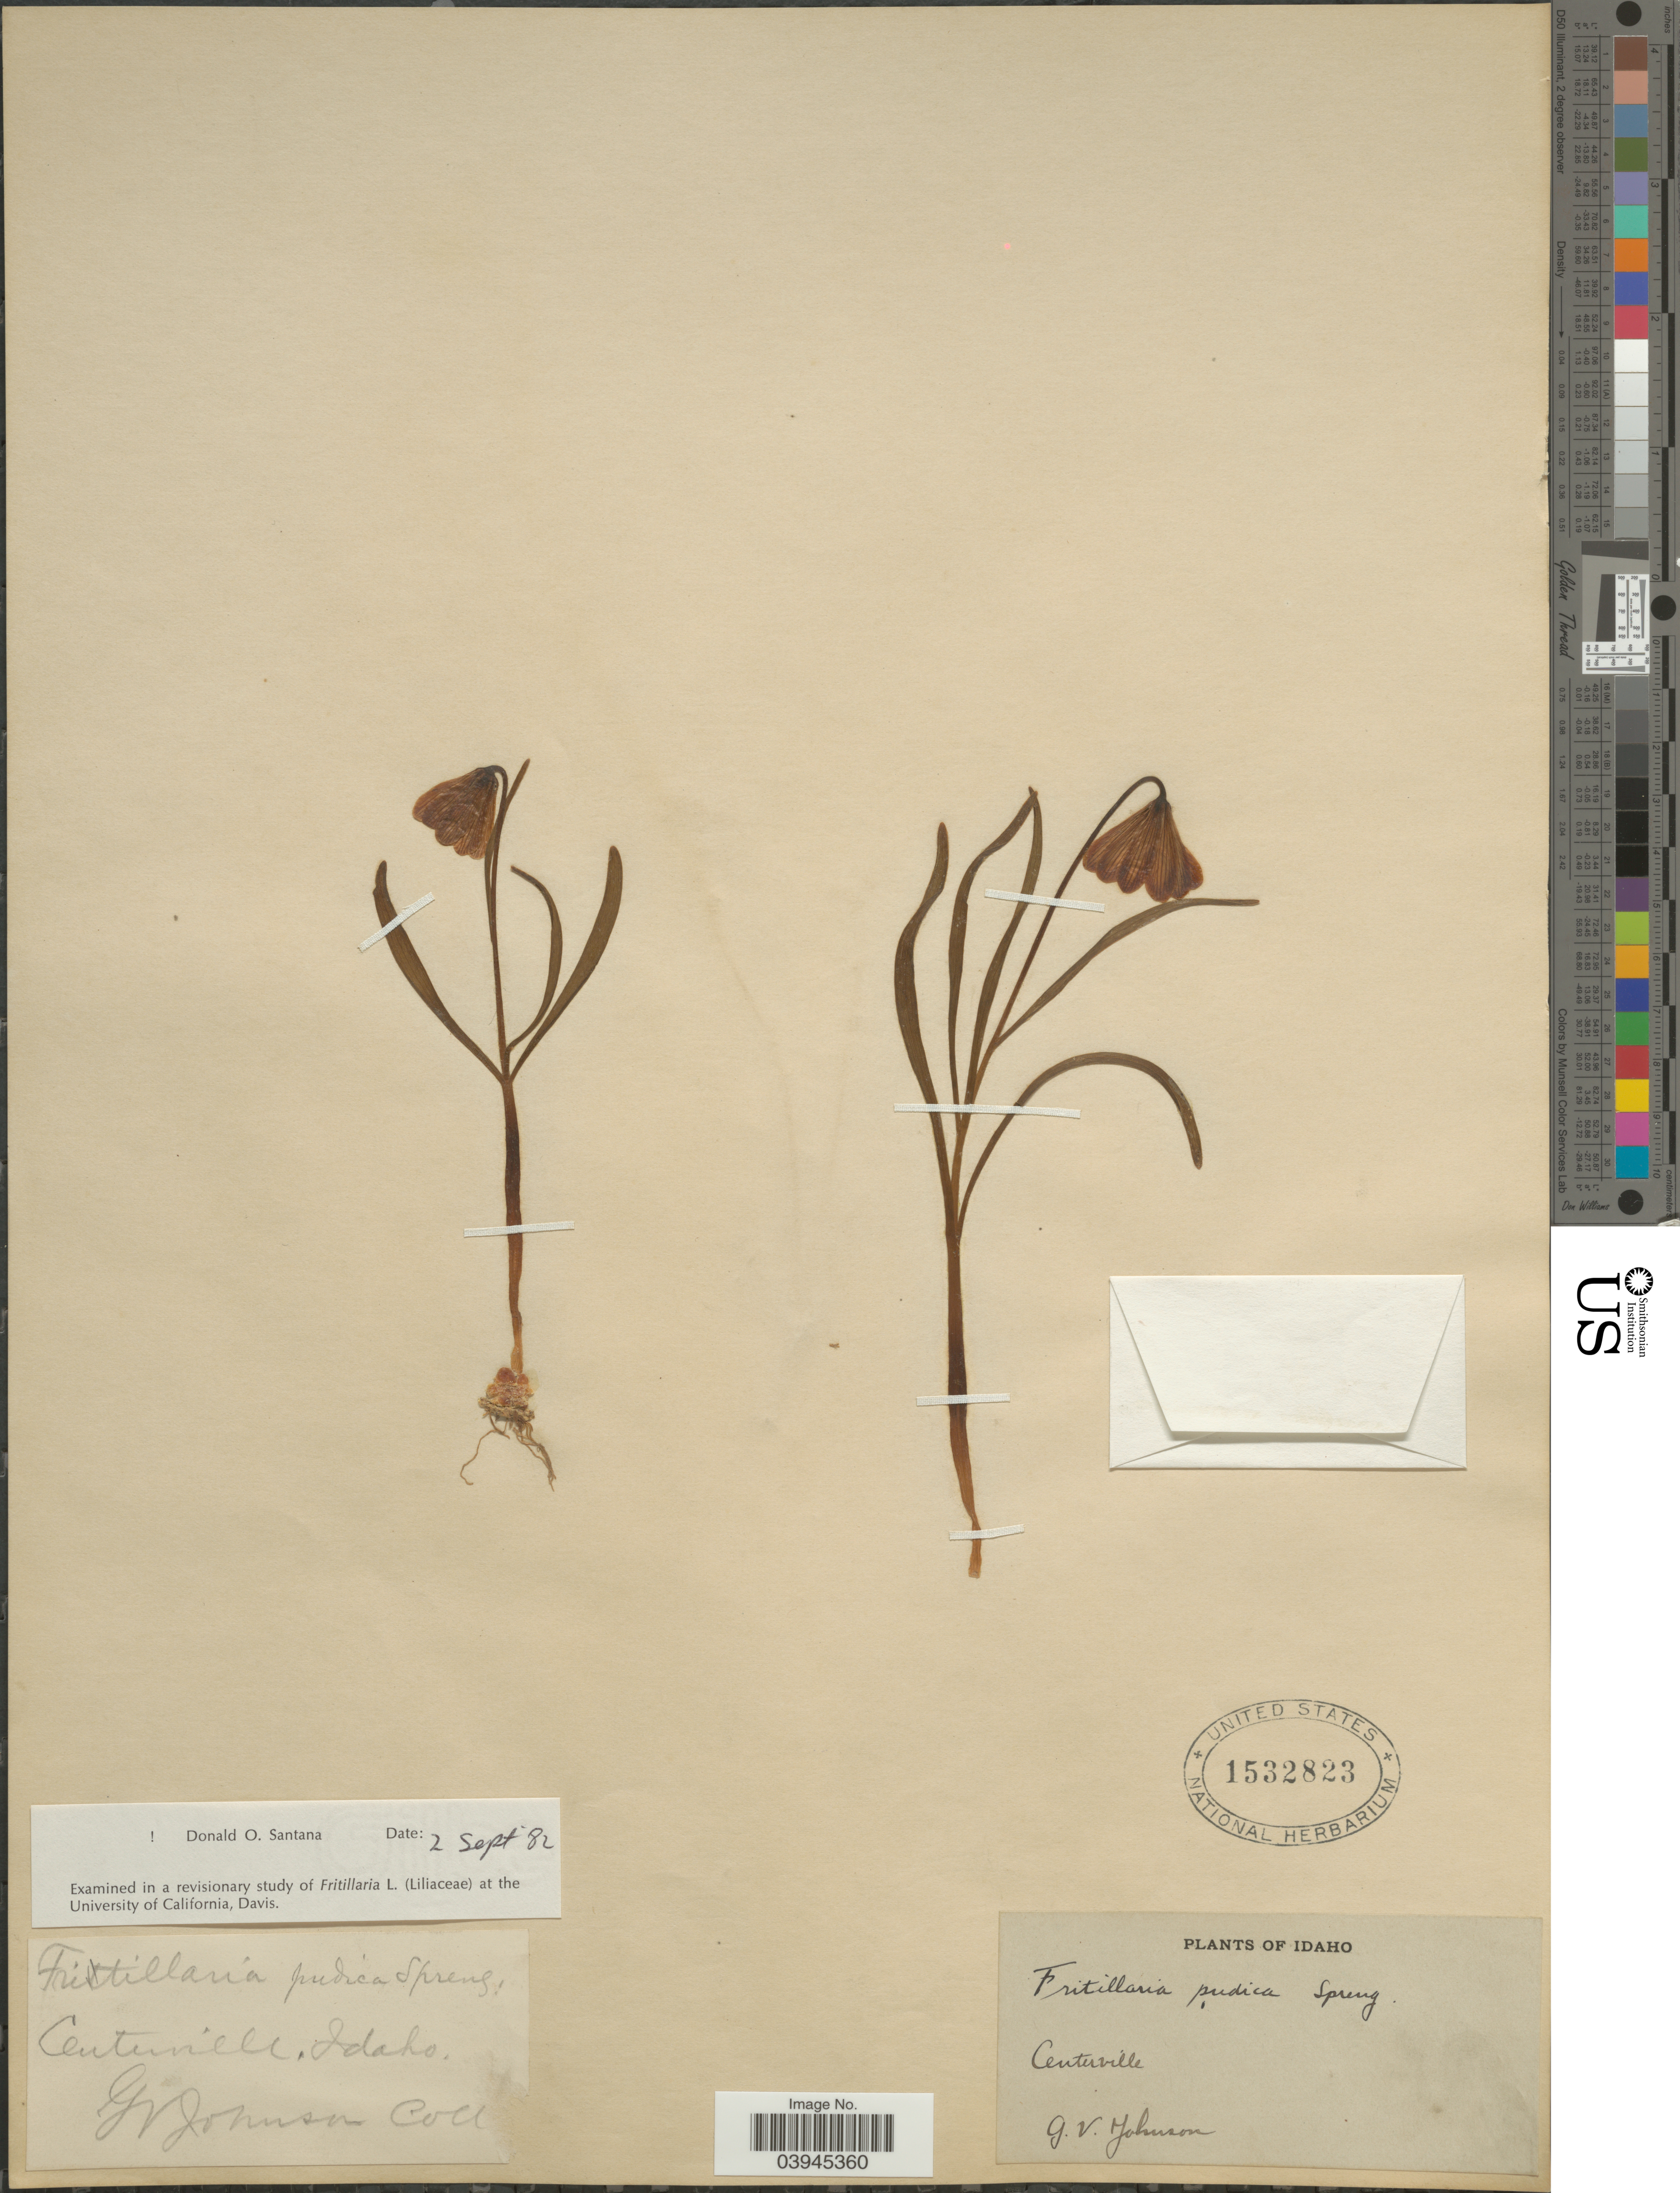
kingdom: Plantae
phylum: Tracheophyta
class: Liliopsida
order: Liliales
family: Liliaceae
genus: Fritillaria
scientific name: Fritillaria pudica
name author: (Pursh) Spreng.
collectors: G. Johnson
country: United States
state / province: Idaho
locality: Centerville.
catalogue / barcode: US 1532823